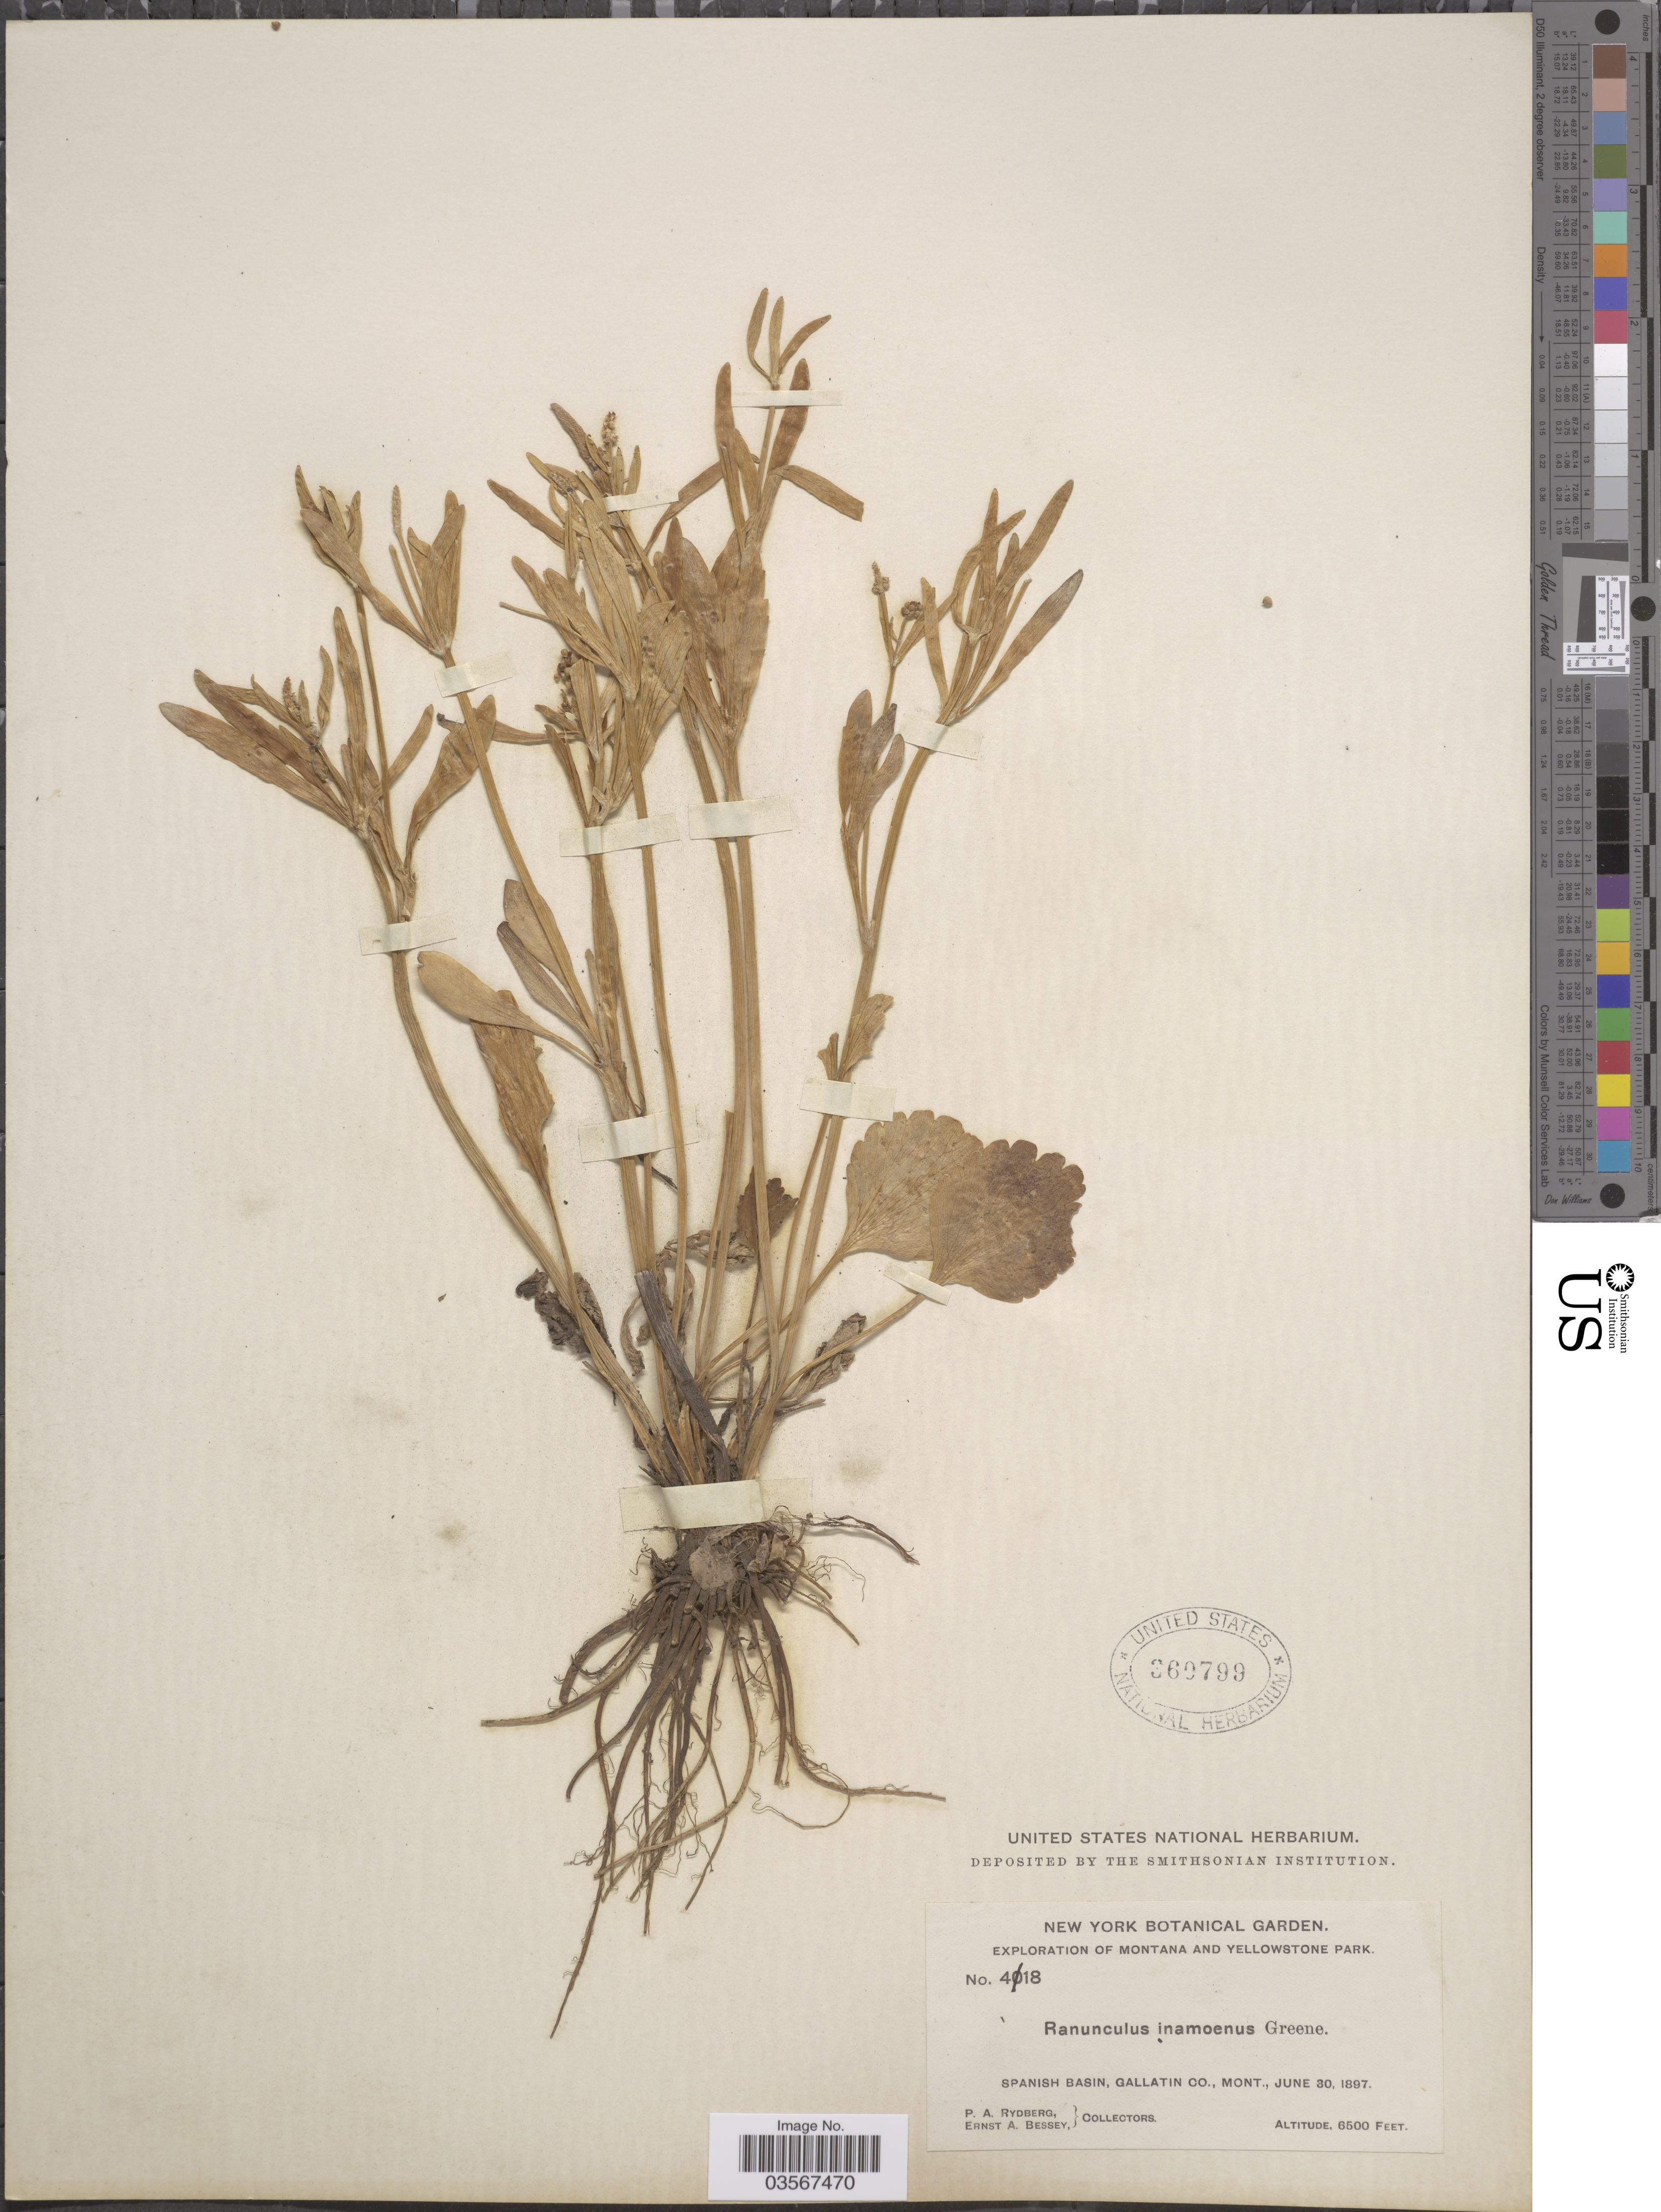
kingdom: Plantae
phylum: Tracheophyta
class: Magnoliopsida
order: Ranunculales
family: Ranunculaceae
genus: Ranunculus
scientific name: Ranunculus inamoenus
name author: Greene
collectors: P. A. Rydberg & E. A. Bessey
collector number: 418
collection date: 1897-06-30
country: United States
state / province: Montana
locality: Yellowstone Park. Spanish Basin, Gallatin Co.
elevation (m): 1981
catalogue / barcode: US 360799